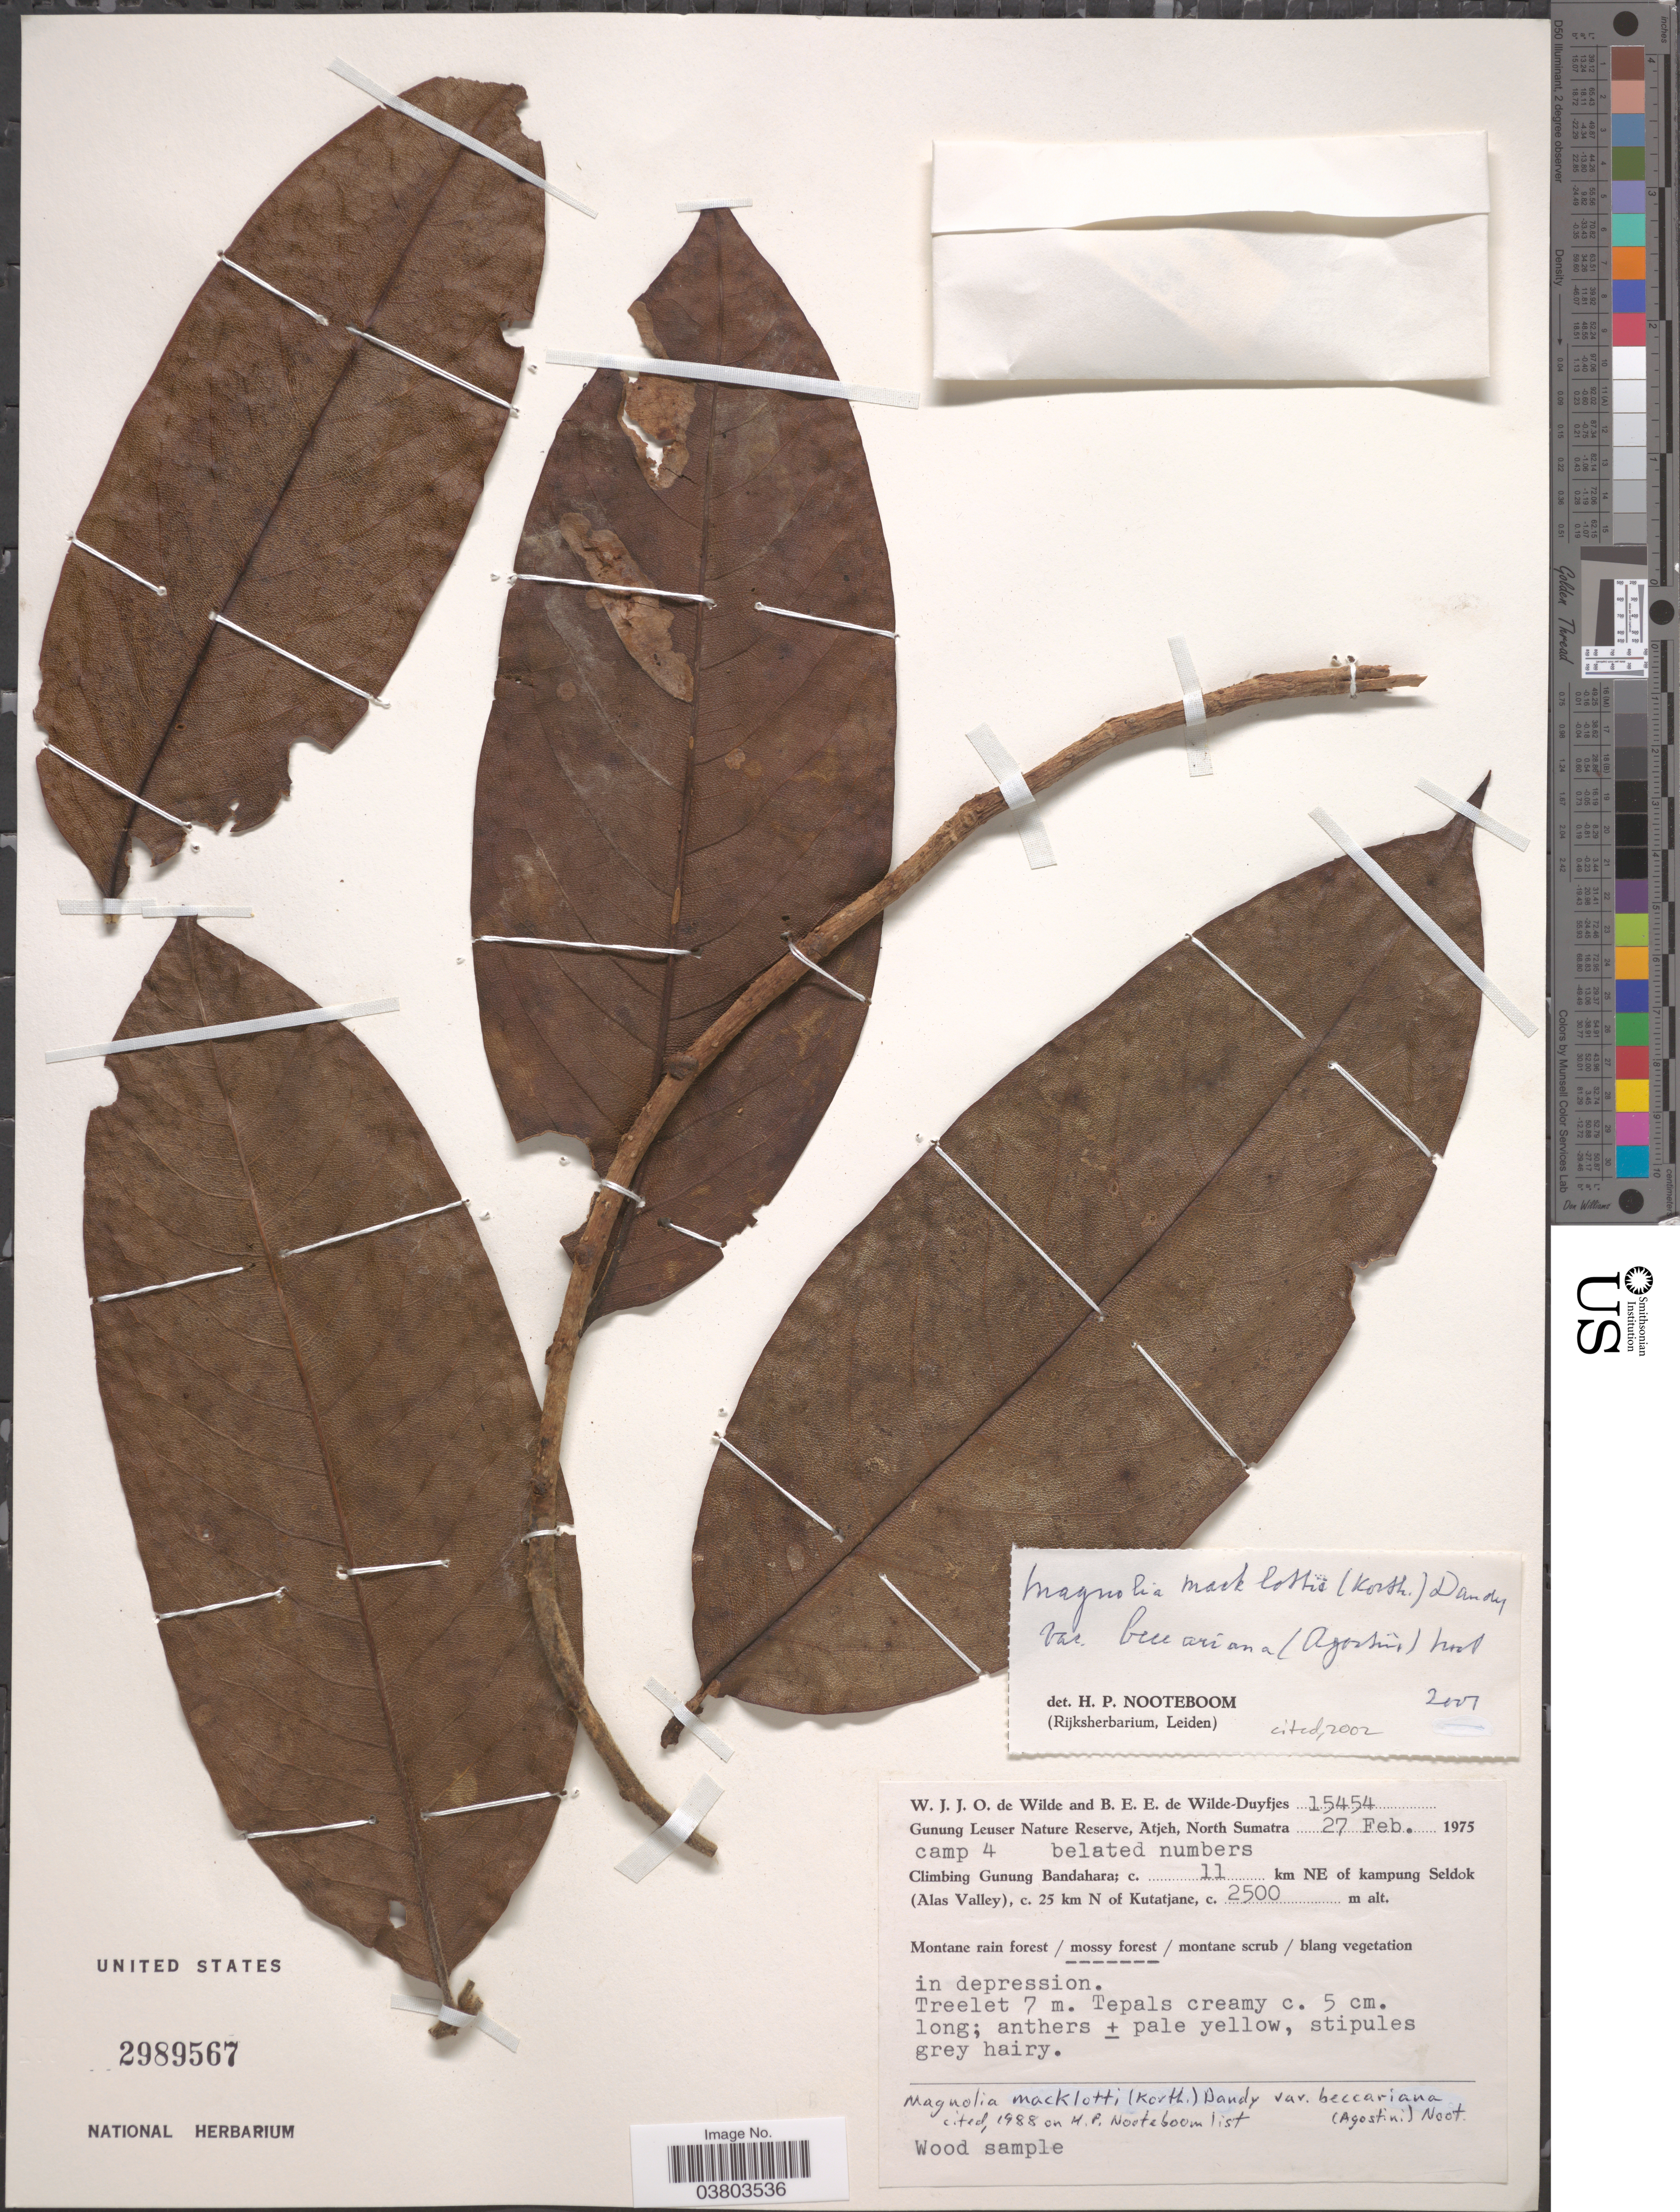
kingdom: Plantae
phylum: Tracheophyta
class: Magnoliopsida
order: Magnoliales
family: Magnoliaceae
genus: Magnolia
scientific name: Magnolia macklottii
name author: (Korth.) Dandy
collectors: W. J. de Wilde & B. E. de Wilde-Duyfjes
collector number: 15454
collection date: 1975-02-27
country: Indonesia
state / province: Sumatra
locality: Gunung Leuser Nature Reserve, Atjeh, North Sumatra. Camp 4. Climbing Gunung Bandahara, c. 11 km NE of kampung Seldok (Alas Valley), c. 25 km N of Kutatjane.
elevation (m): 2500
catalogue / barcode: US 2989567